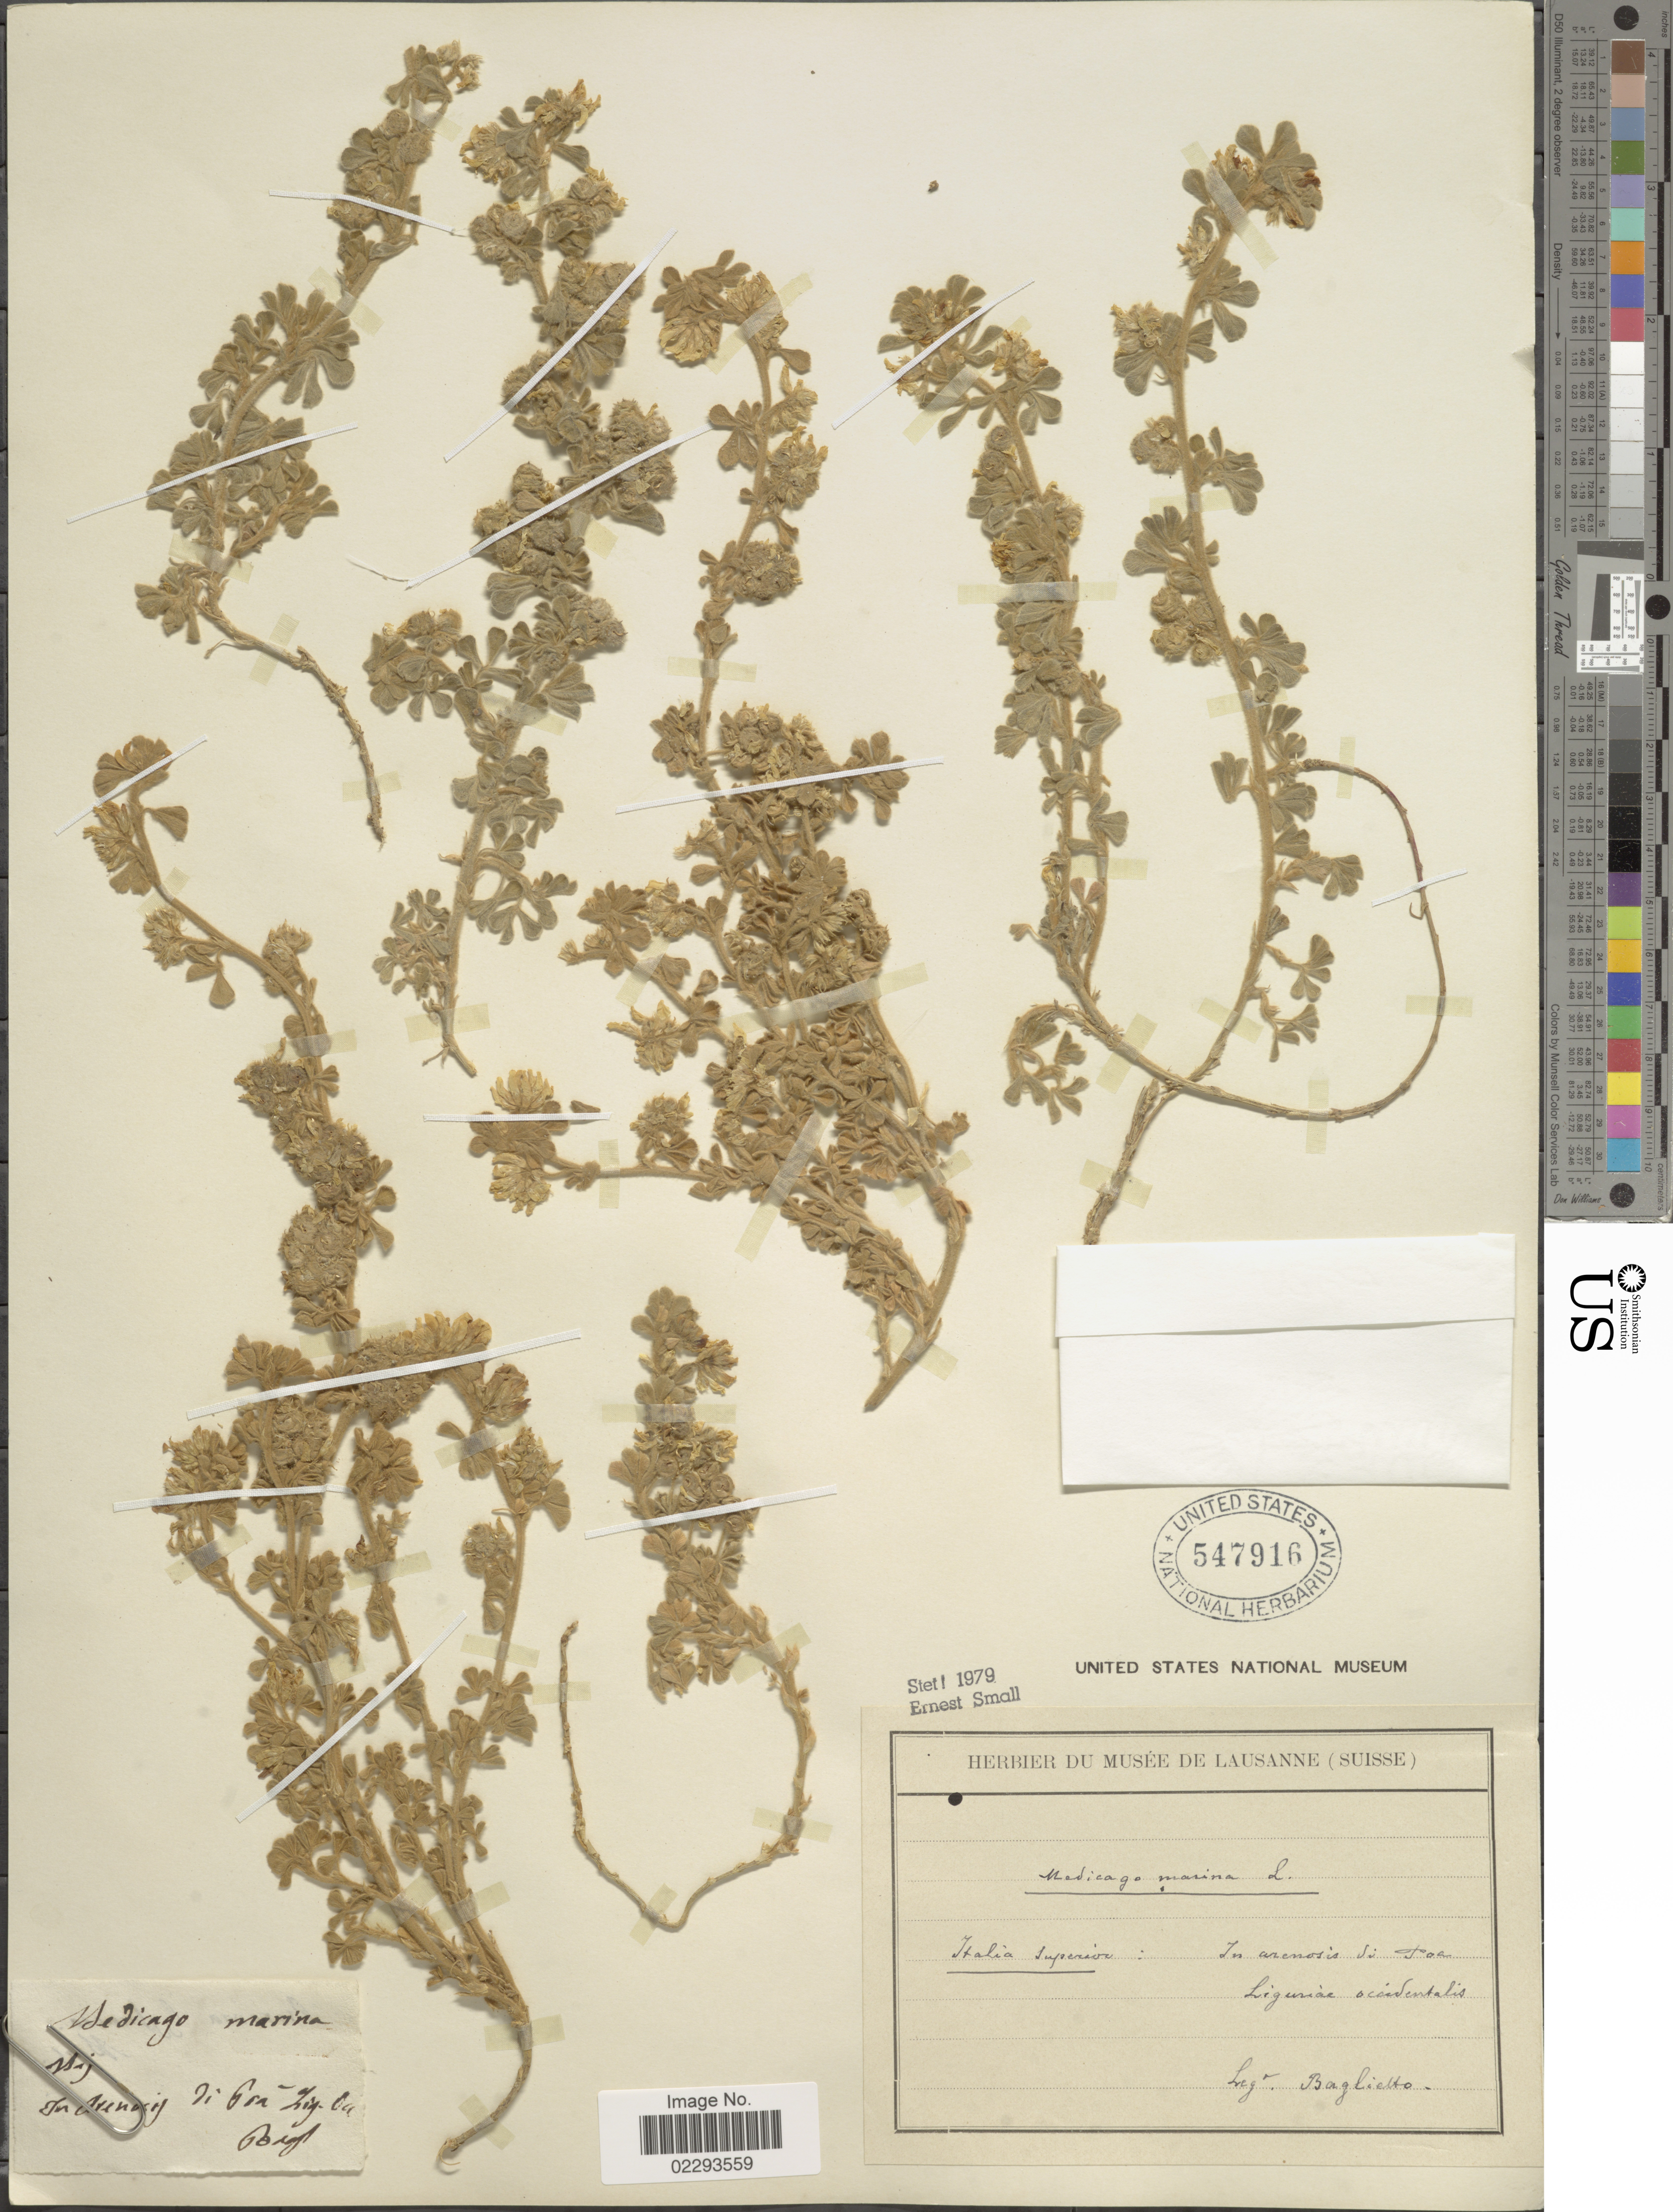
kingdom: Plantae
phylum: Tracheophyta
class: Magnoliopsida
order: Fabales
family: Fabaceae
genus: Medicago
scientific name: Medicago marina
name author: L.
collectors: F. Baglietto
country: Italy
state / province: Liguria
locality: Italia superior: in arenosis si Poa [interpreted]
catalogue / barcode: US 547916